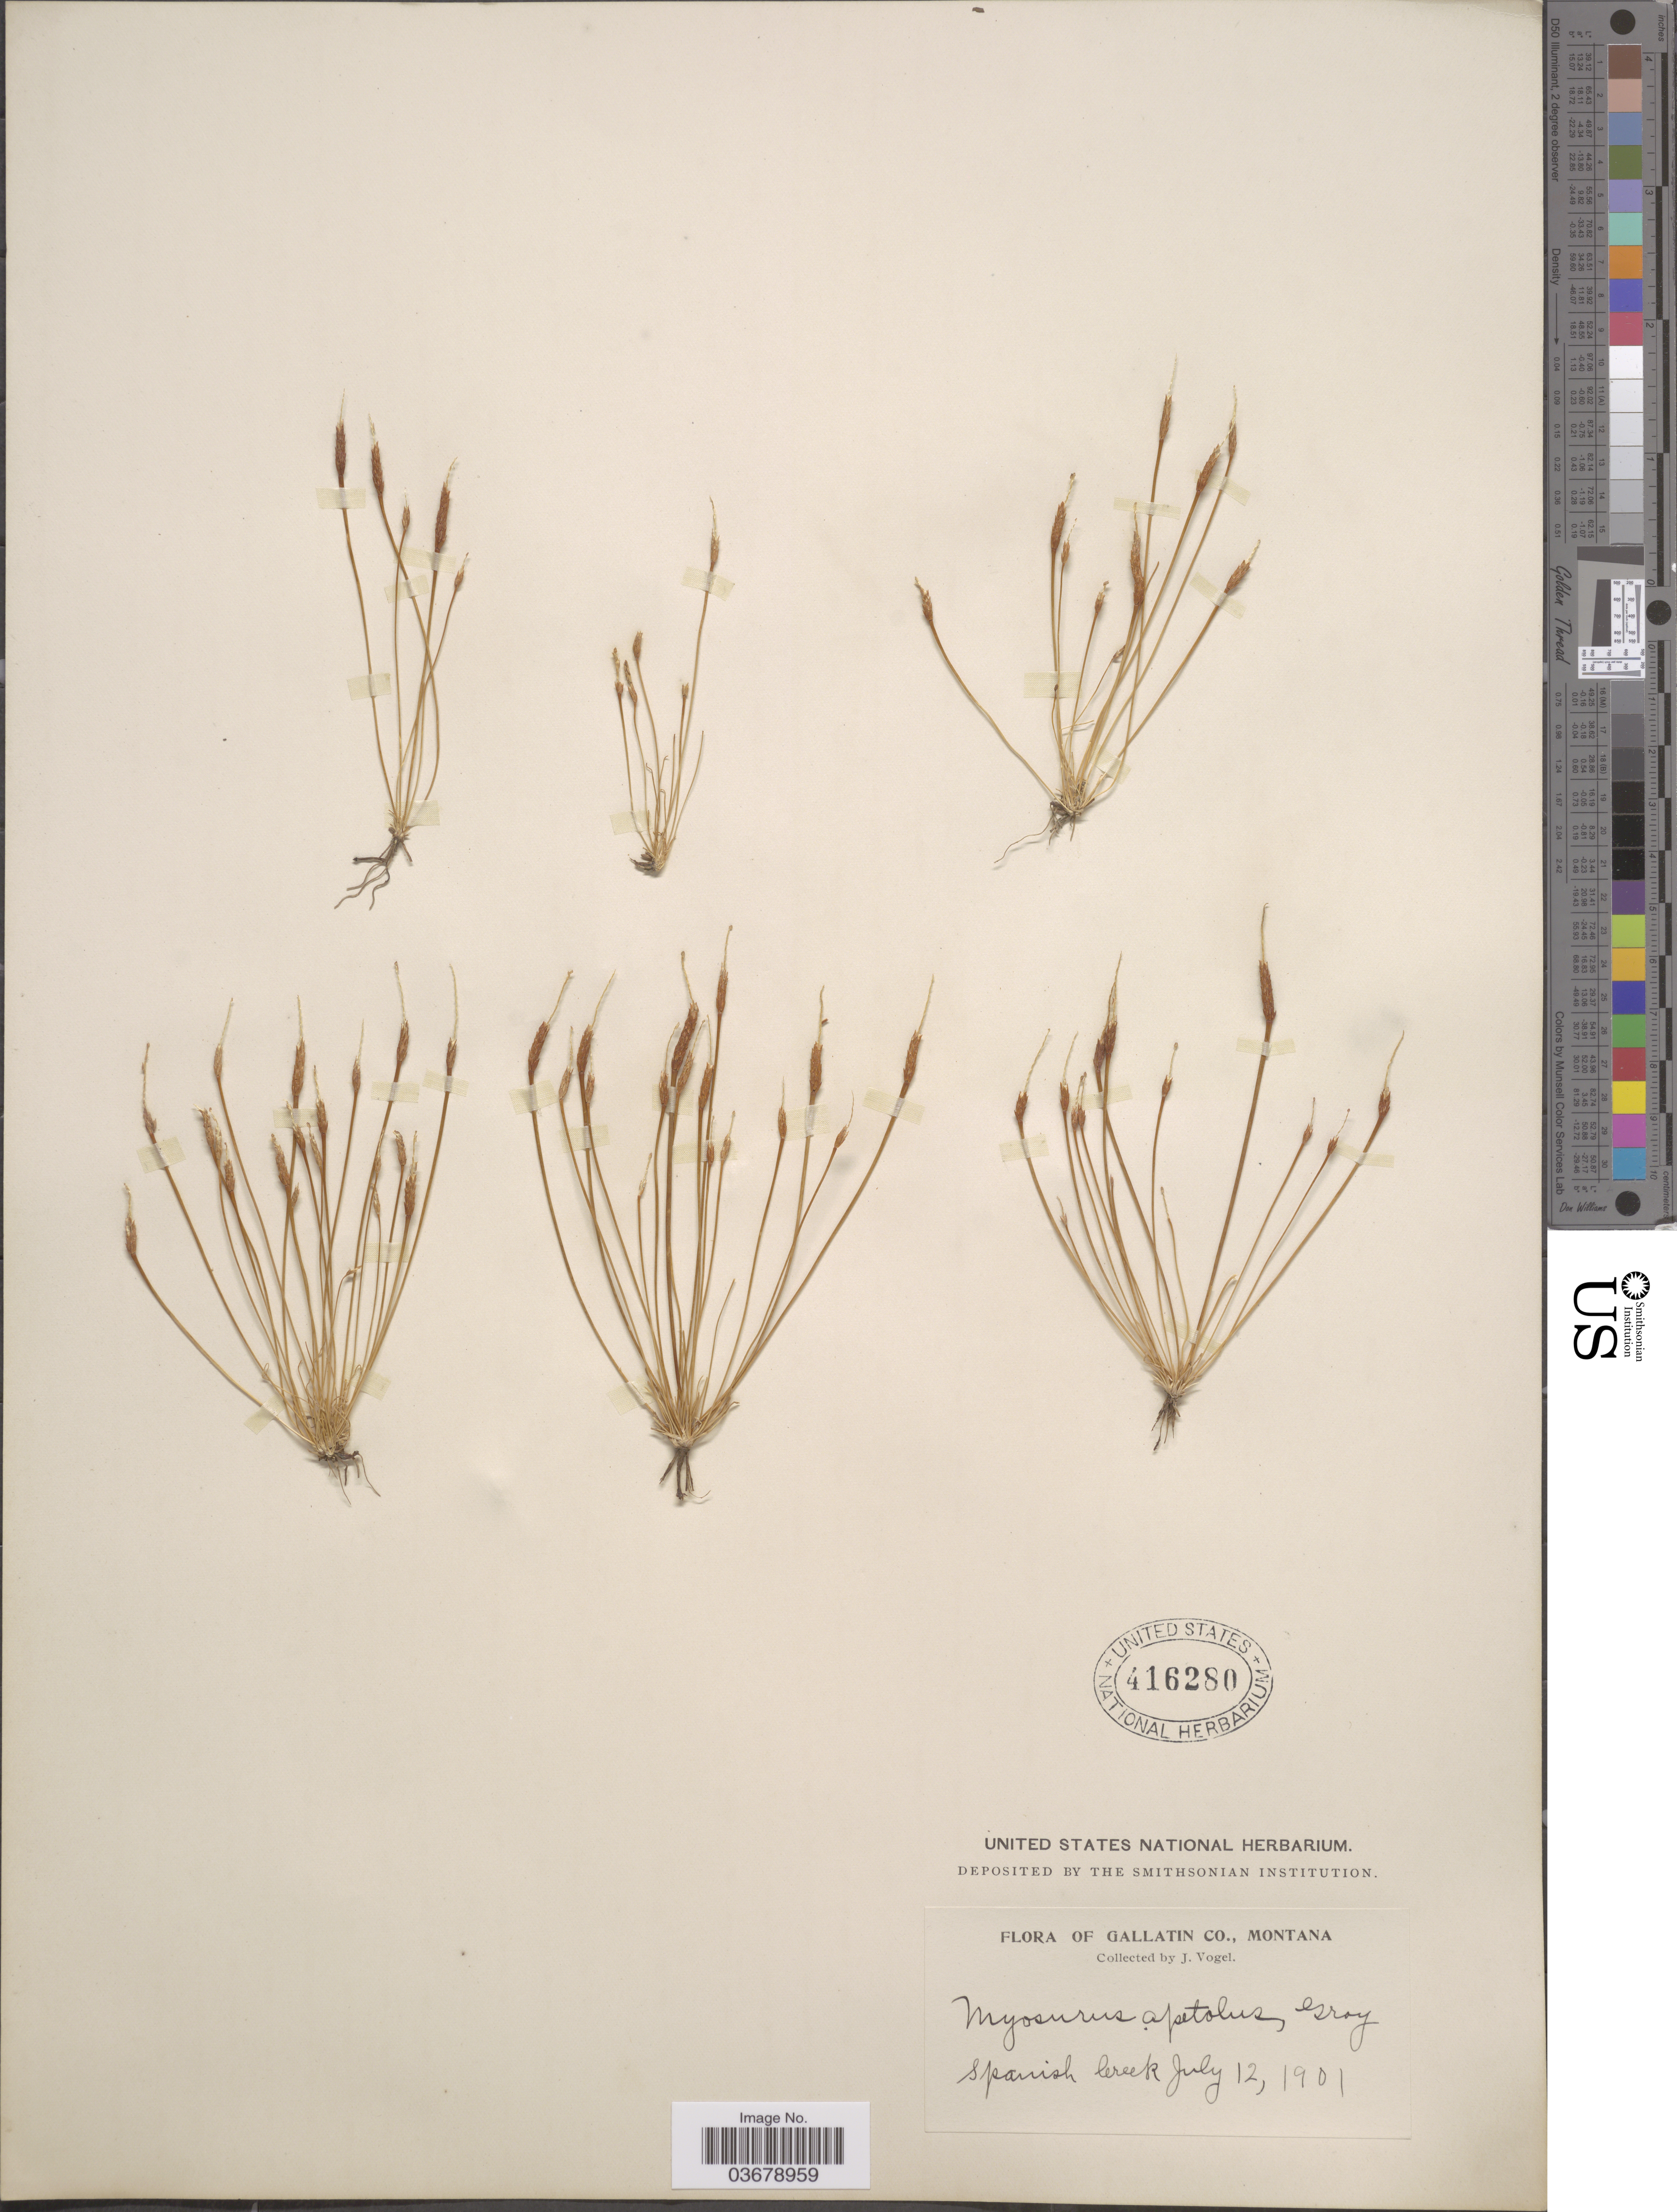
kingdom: Plantae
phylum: Tracheophyta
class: Magnoliopsida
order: Ranunculales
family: Ranunculaceae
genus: Myosurus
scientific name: Myosurus lepturus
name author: (A. Gray) Howell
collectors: J. Vogel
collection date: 1901-07-12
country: United States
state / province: Montana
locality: Gallatin Co. Spanish Creek.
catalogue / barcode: US 416280